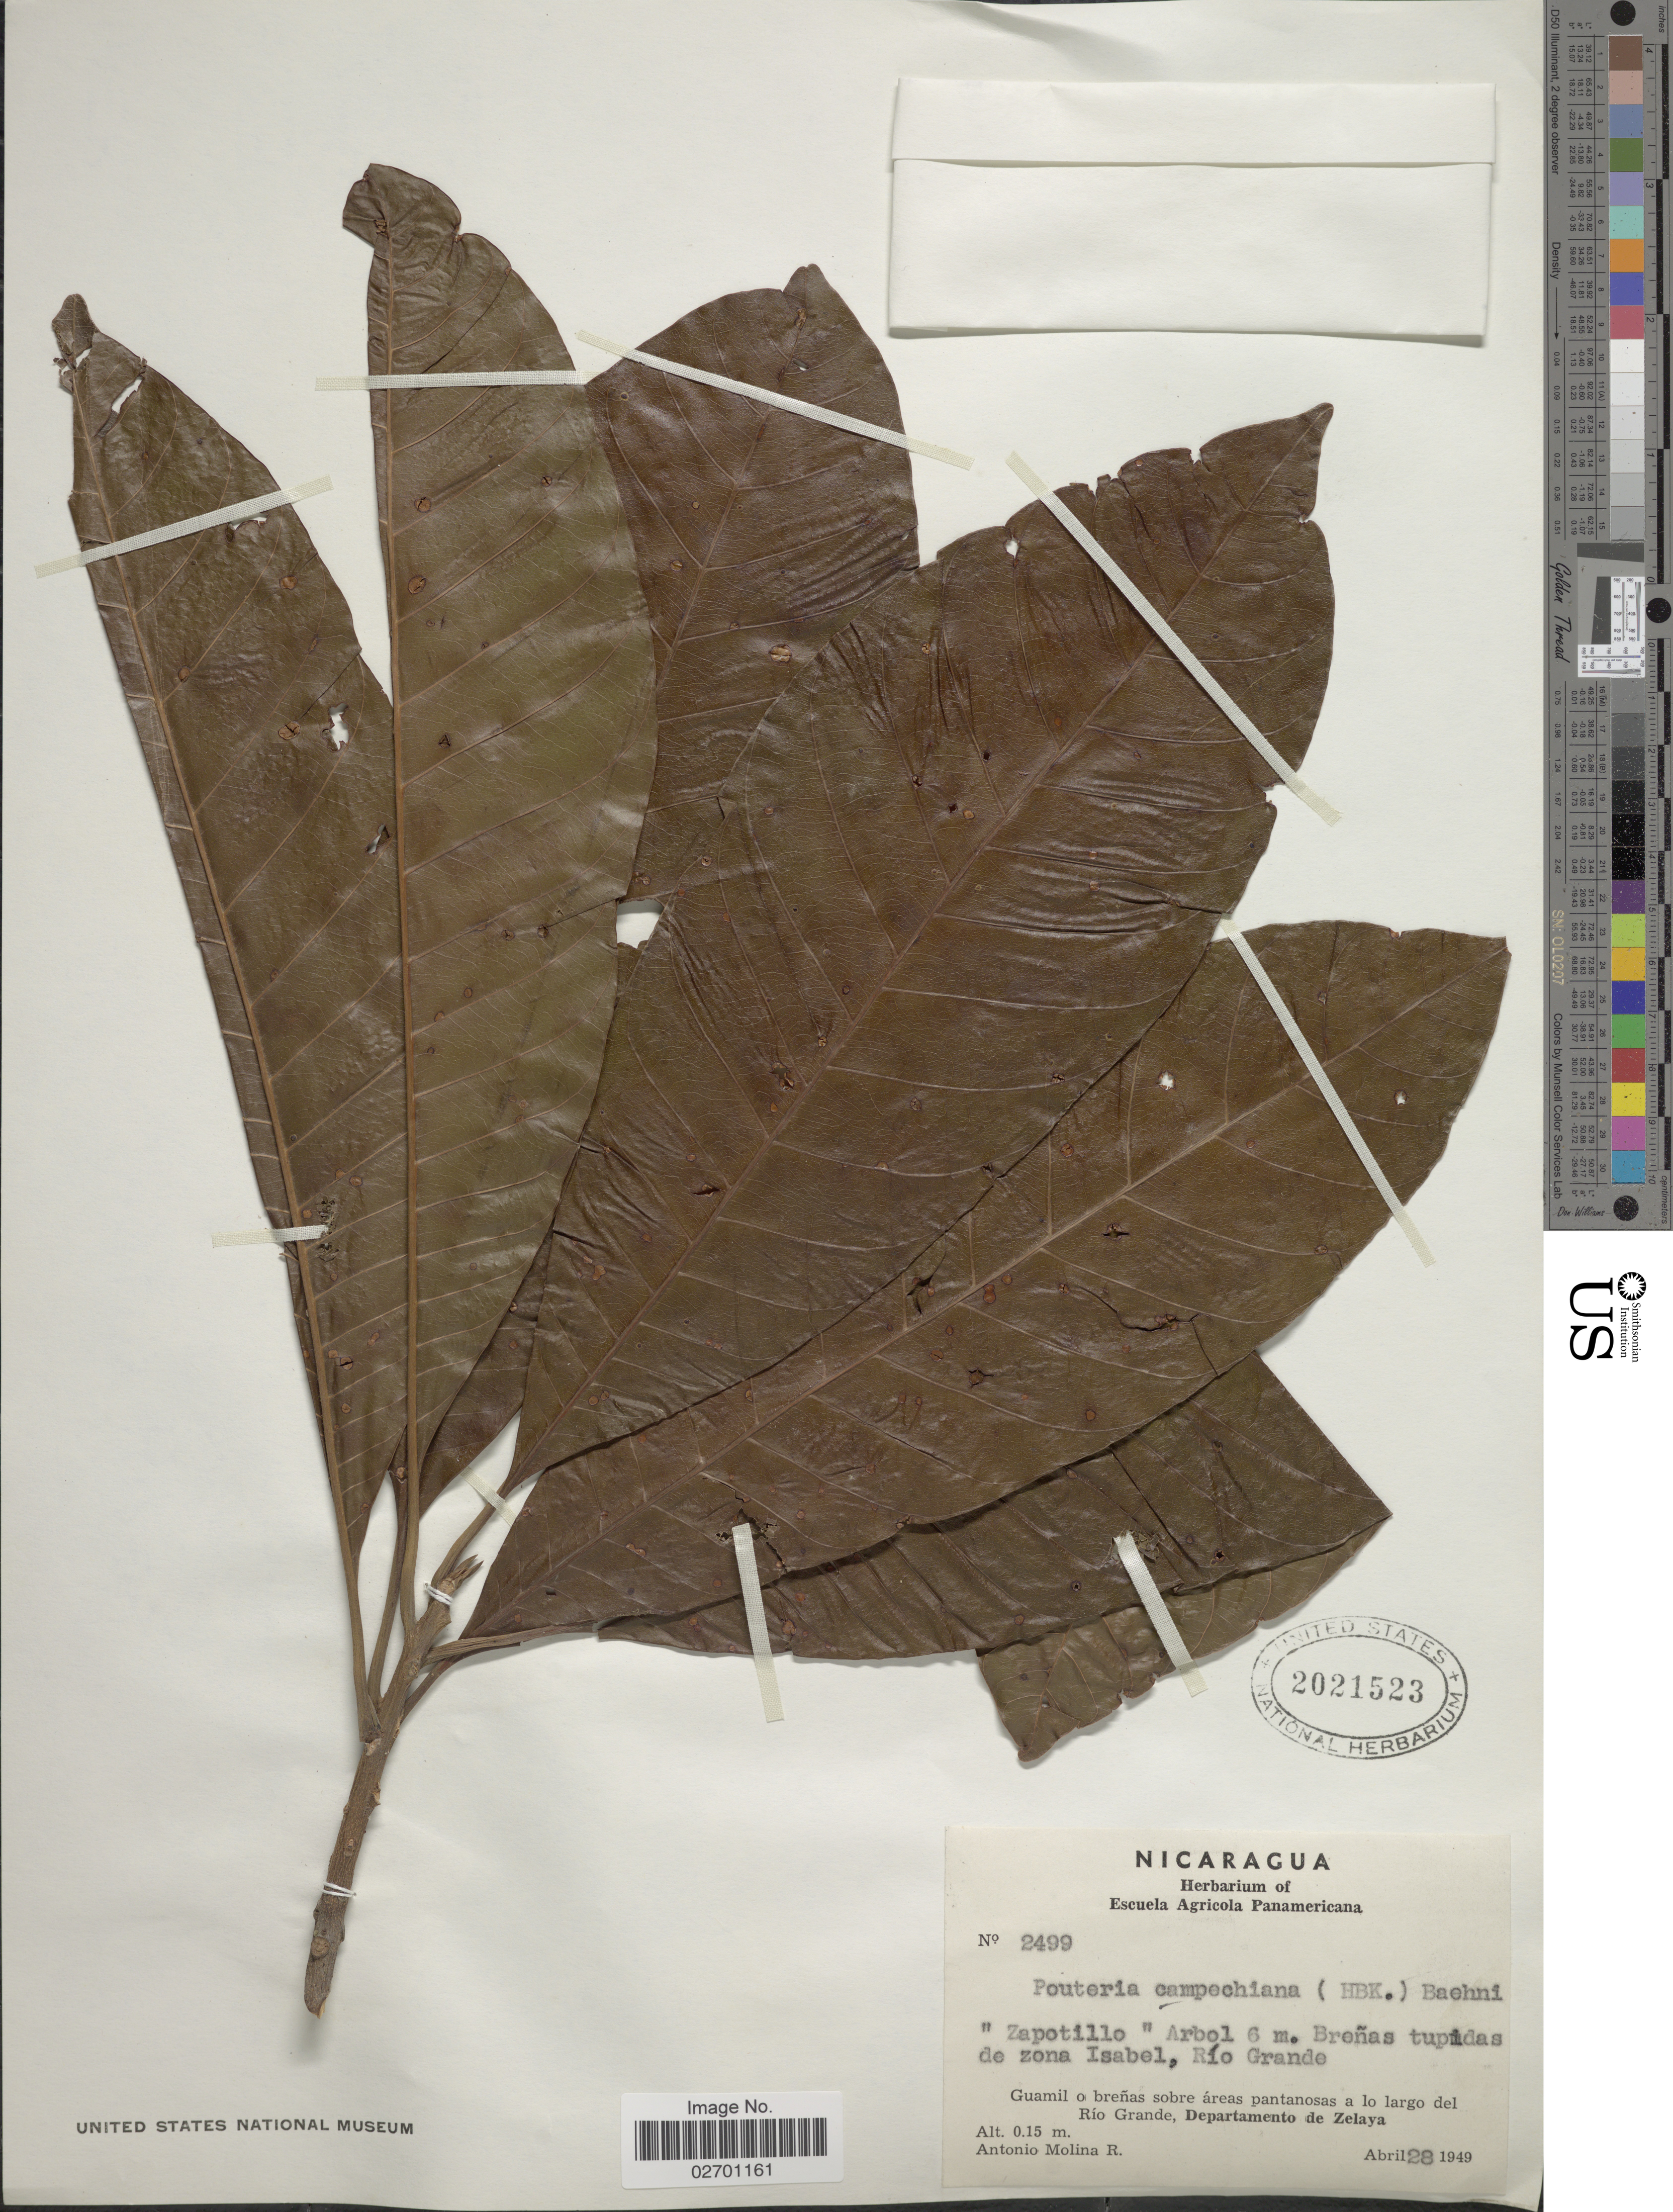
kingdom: Plantae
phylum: Tracheophyta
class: Magnoliopsida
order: Ericales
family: Sapotaceae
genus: Pouteria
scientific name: Pouteria campechiana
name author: (Kunth) Baehni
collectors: A. Molina R.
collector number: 2499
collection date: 1949-04-28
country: Nicaragua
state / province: Atlantico Sur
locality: Brenas tupidas de zona Isabel, Rio Grande, Guamil o brenas sobre areas pantanosas a lo largo del Rio Grande, Departamento de Zelaya.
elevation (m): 0.15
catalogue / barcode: US 2021523